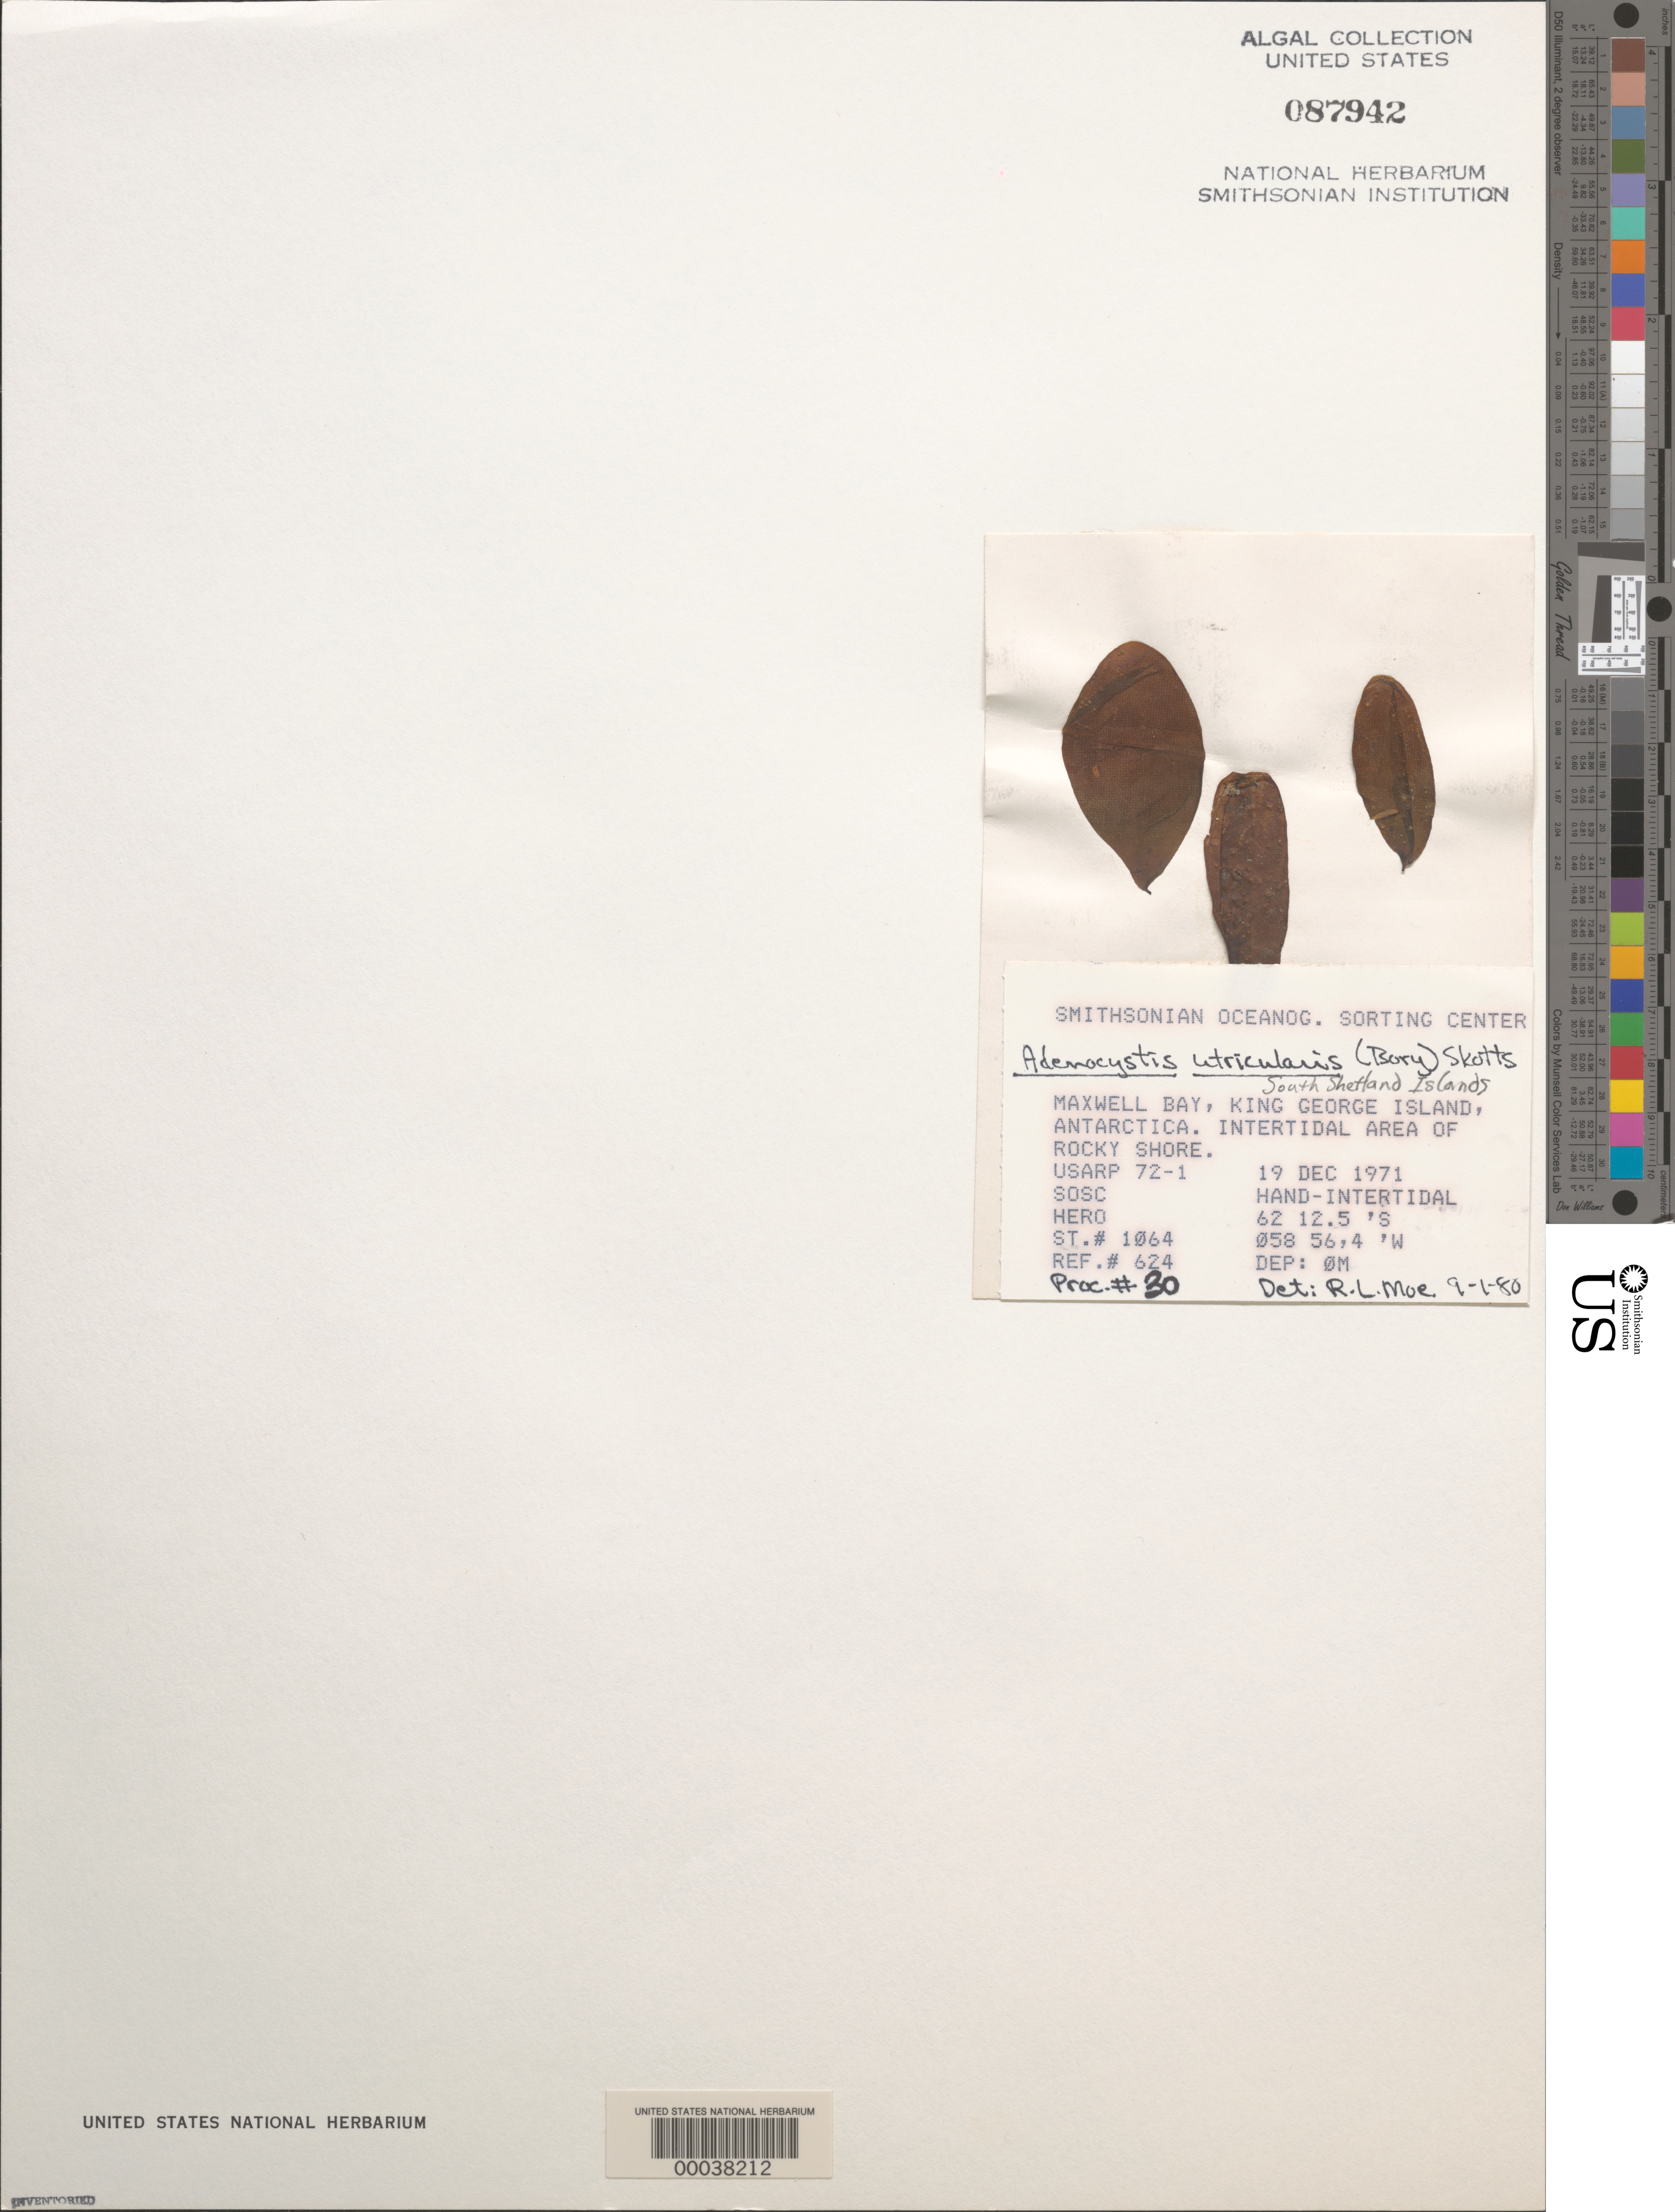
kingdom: Chromista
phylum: Ochrophyta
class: Phaeophyceae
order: Ectocarpales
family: Adenocystaceae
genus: Adenocystis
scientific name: Adenocystis utricularis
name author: (Bory) Skottsberg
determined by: Moe, R. L.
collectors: SOSC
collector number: Station 1064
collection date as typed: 19 Dec 1971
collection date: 1971-12-19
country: Antarctica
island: King George Island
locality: Maxwell Bay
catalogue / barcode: US 87942